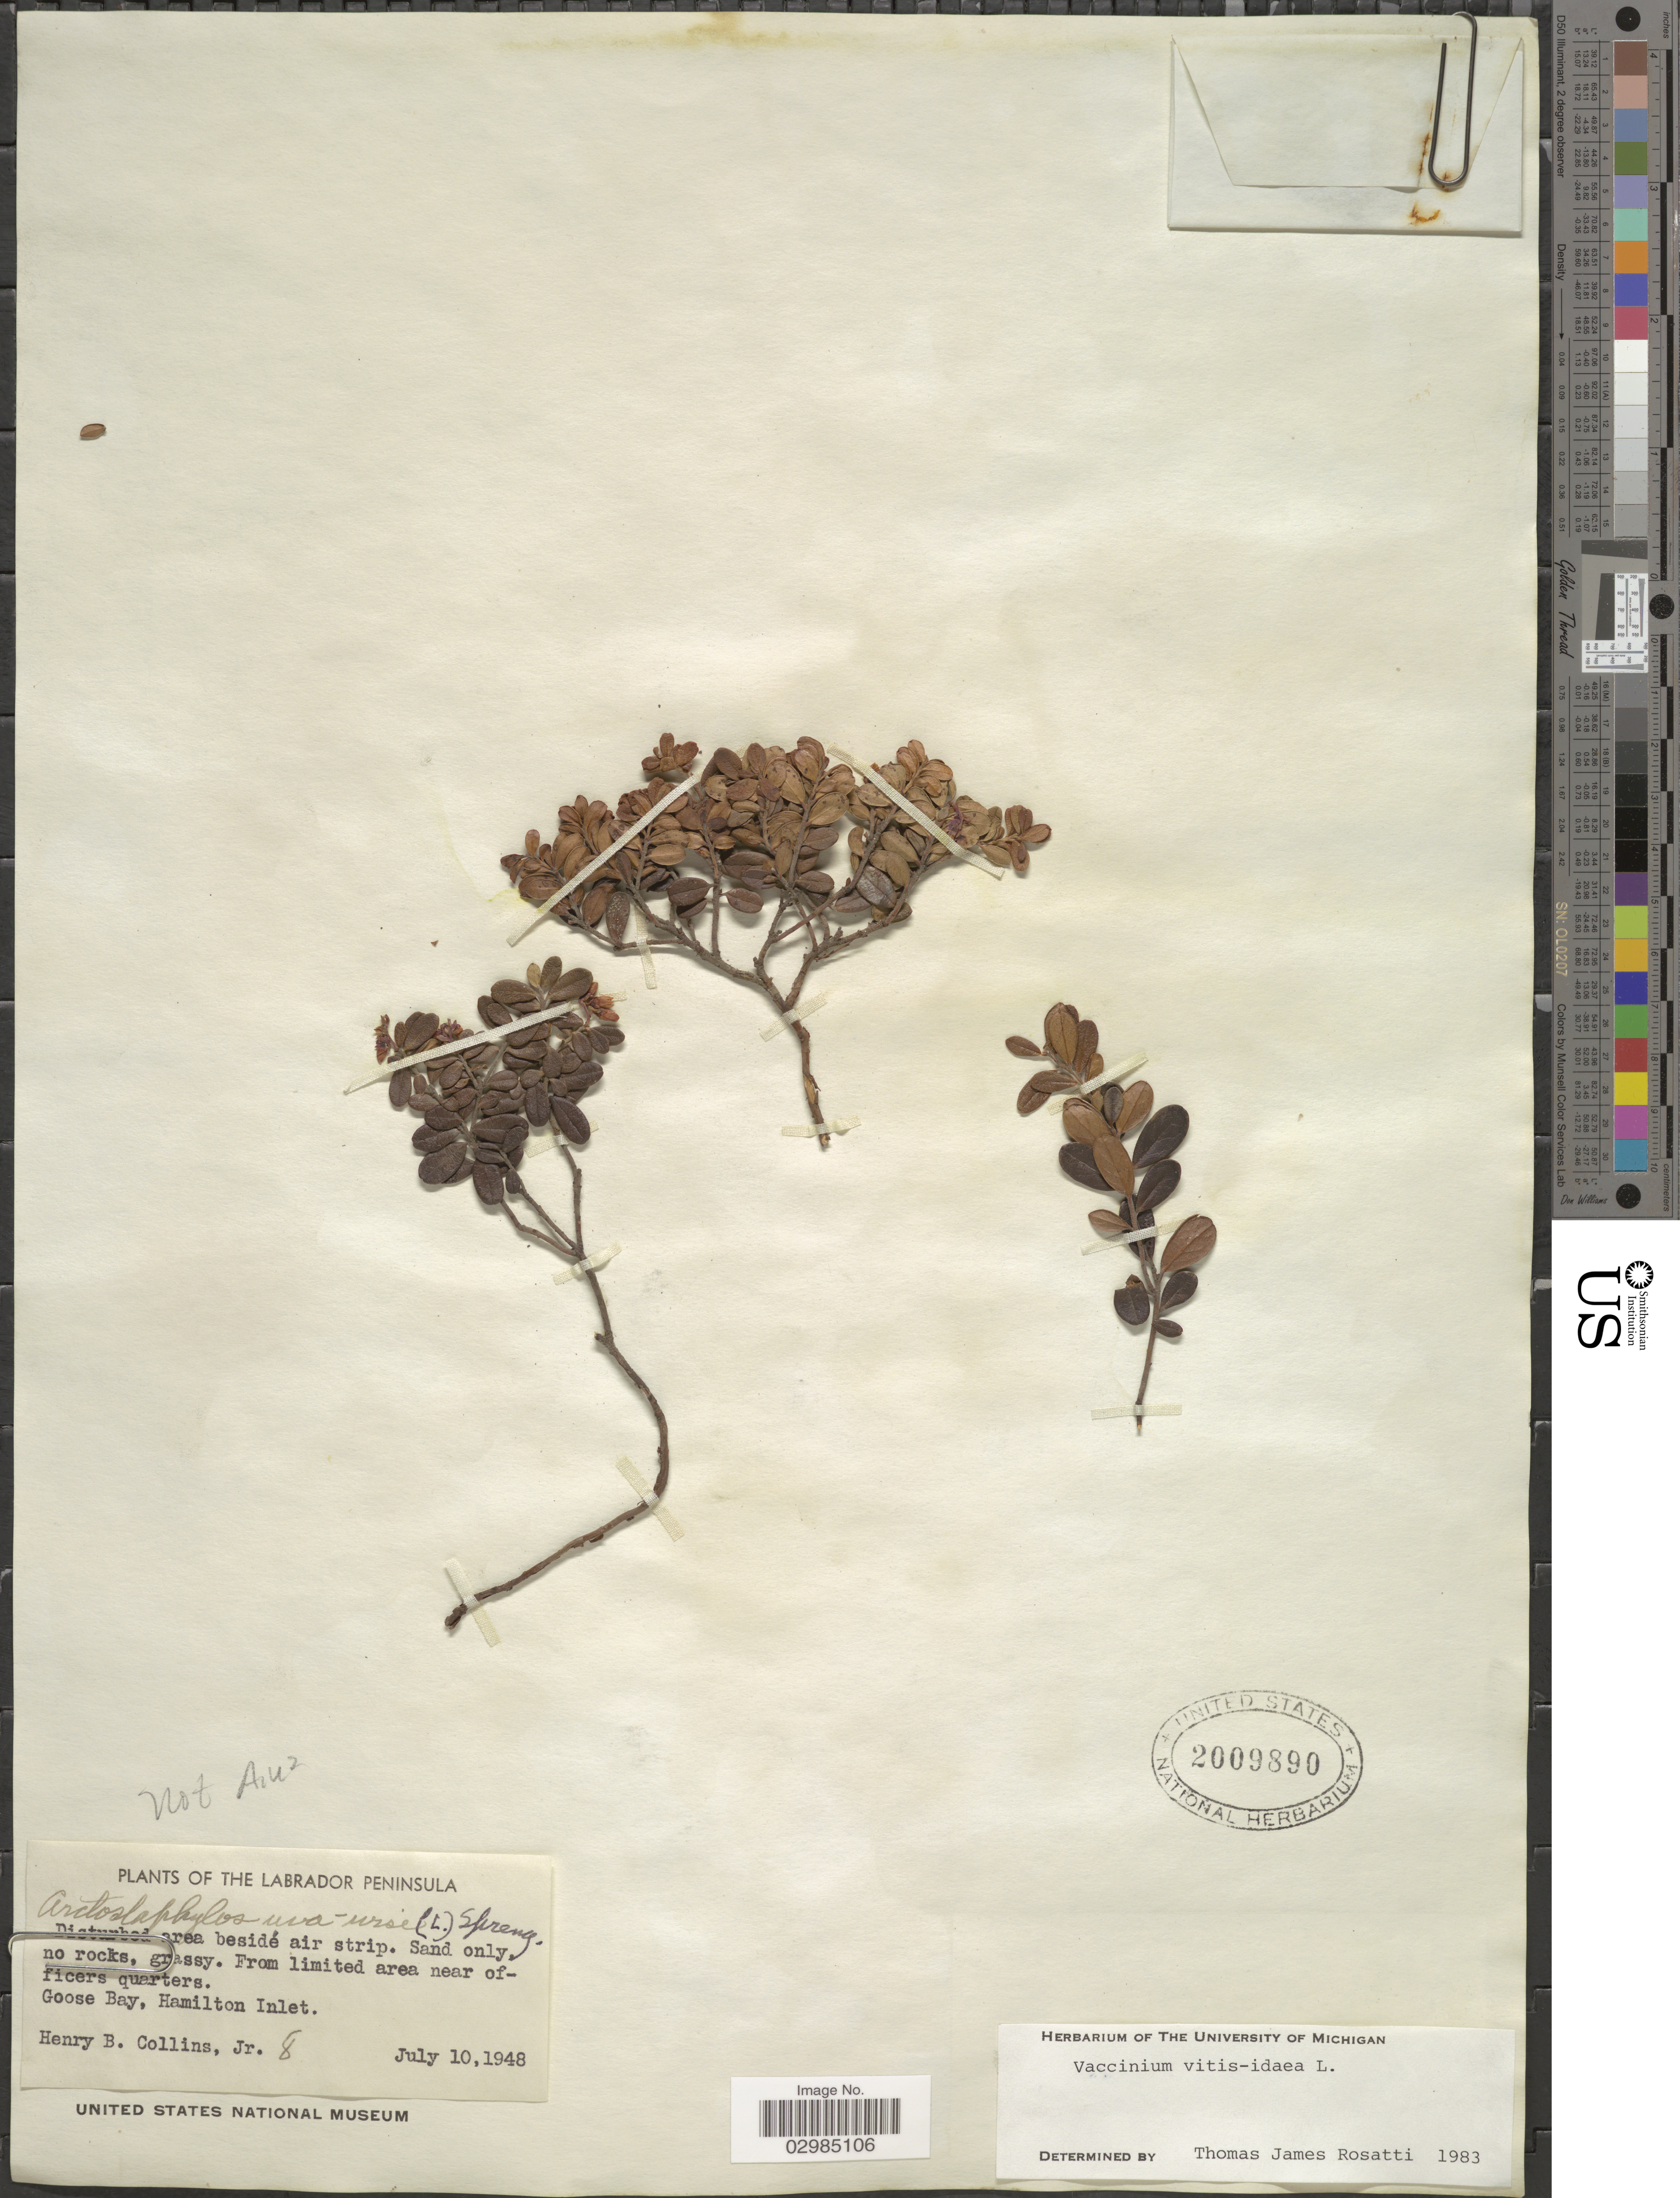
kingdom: Plantae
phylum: Tracheophyta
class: Magnoliopsida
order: Ericales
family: Ericaceae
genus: Arctostaphylos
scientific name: Arctostaphylos uva-ursi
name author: (L.) Spreng.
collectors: H. Collins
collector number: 8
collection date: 1948-07-10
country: Canada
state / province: Newfoundland and Labrador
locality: Labrador Peninsula. Goose Bay, Hamilton Inlet.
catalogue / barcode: US 2009890